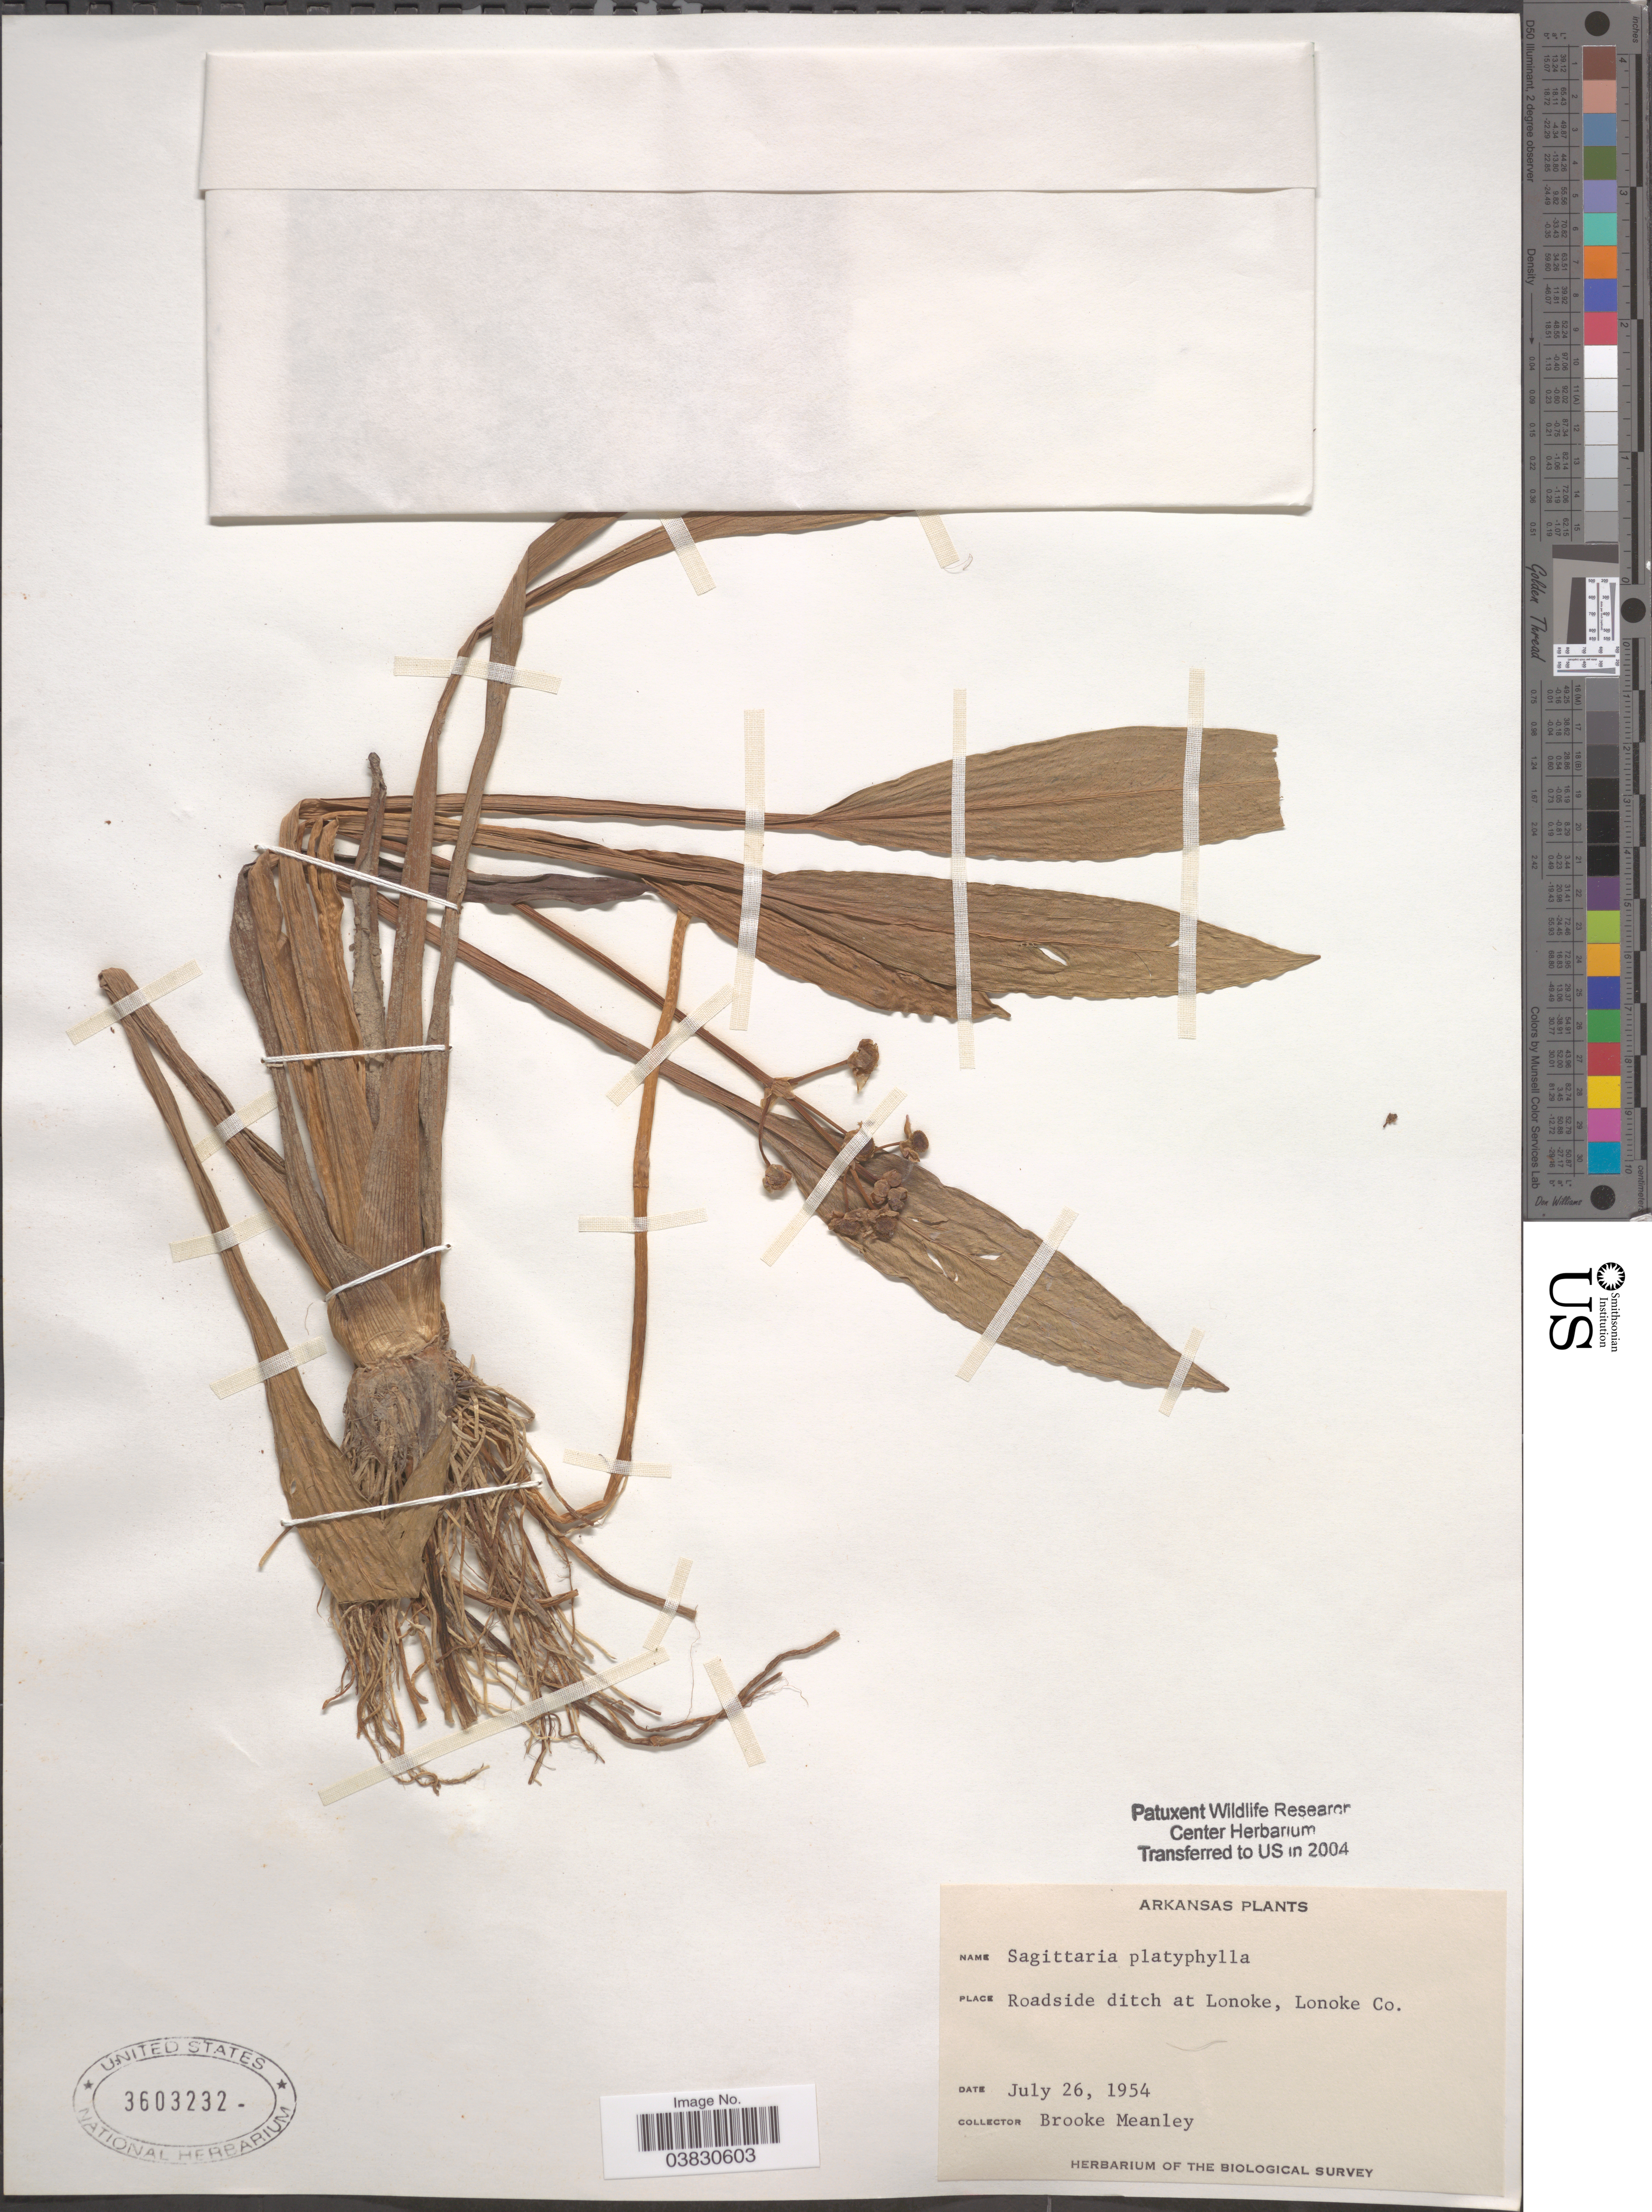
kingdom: Plantae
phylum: Tracheophyta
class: Liliopsida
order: Alismatales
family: Alismataceae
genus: Sagittaria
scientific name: Sagittaria platyphylla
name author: (Englem.) J.G. Sm.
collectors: B. Meanley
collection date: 1954-07-26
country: United States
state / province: Arkansas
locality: Roadside ditch at Lonoke, Lonoke Co.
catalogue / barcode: US 3603232